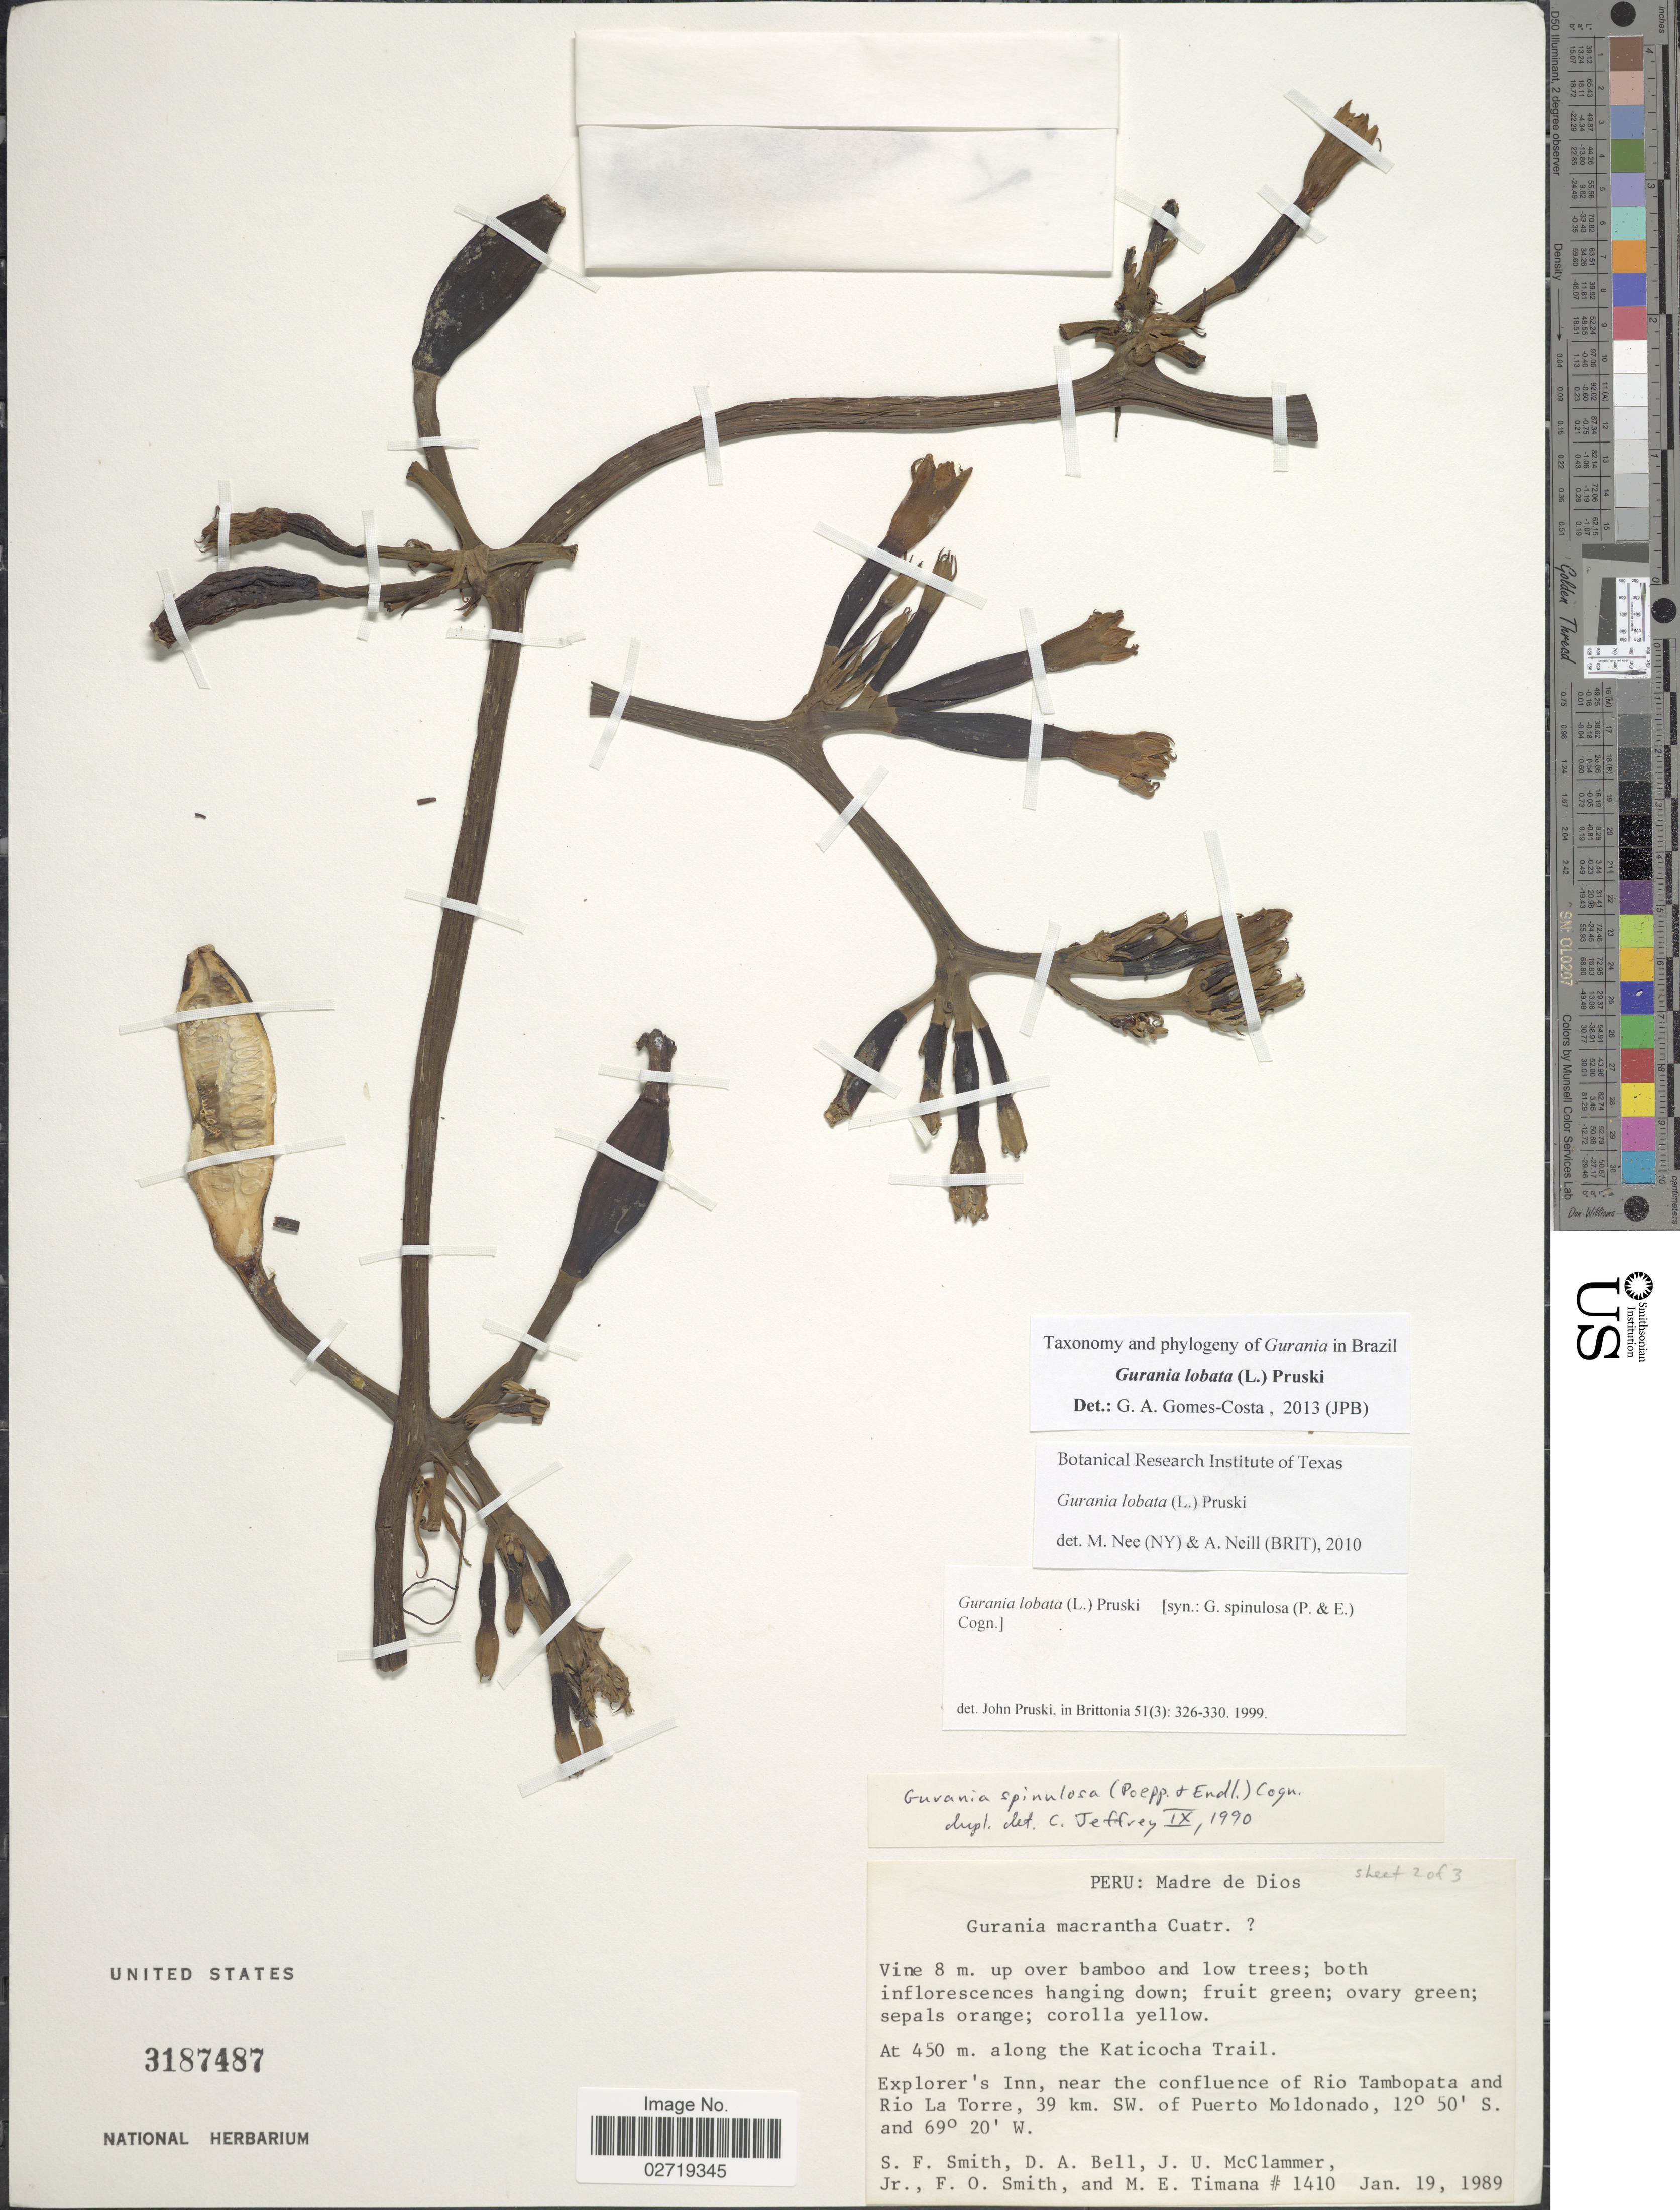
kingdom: Plantae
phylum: Tracheophyta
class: Magnoliopsida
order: Cucurbitales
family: Cucurbitaceae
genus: Gurania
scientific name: Gurania lobata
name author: (L.) Pruski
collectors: S.F. Smith, D. A. Bell, J. McClammer Jr. & F. Smith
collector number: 1410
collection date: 1989-01-19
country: Peru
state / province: Madre de Dios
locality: Along the Katicocha Trail, Explorer's Inn, near the confluence of Rio Tambopata and Rio La Torre, 39 km. SW. of Puerto Moldonado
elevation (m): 450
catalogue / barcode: US 3187487